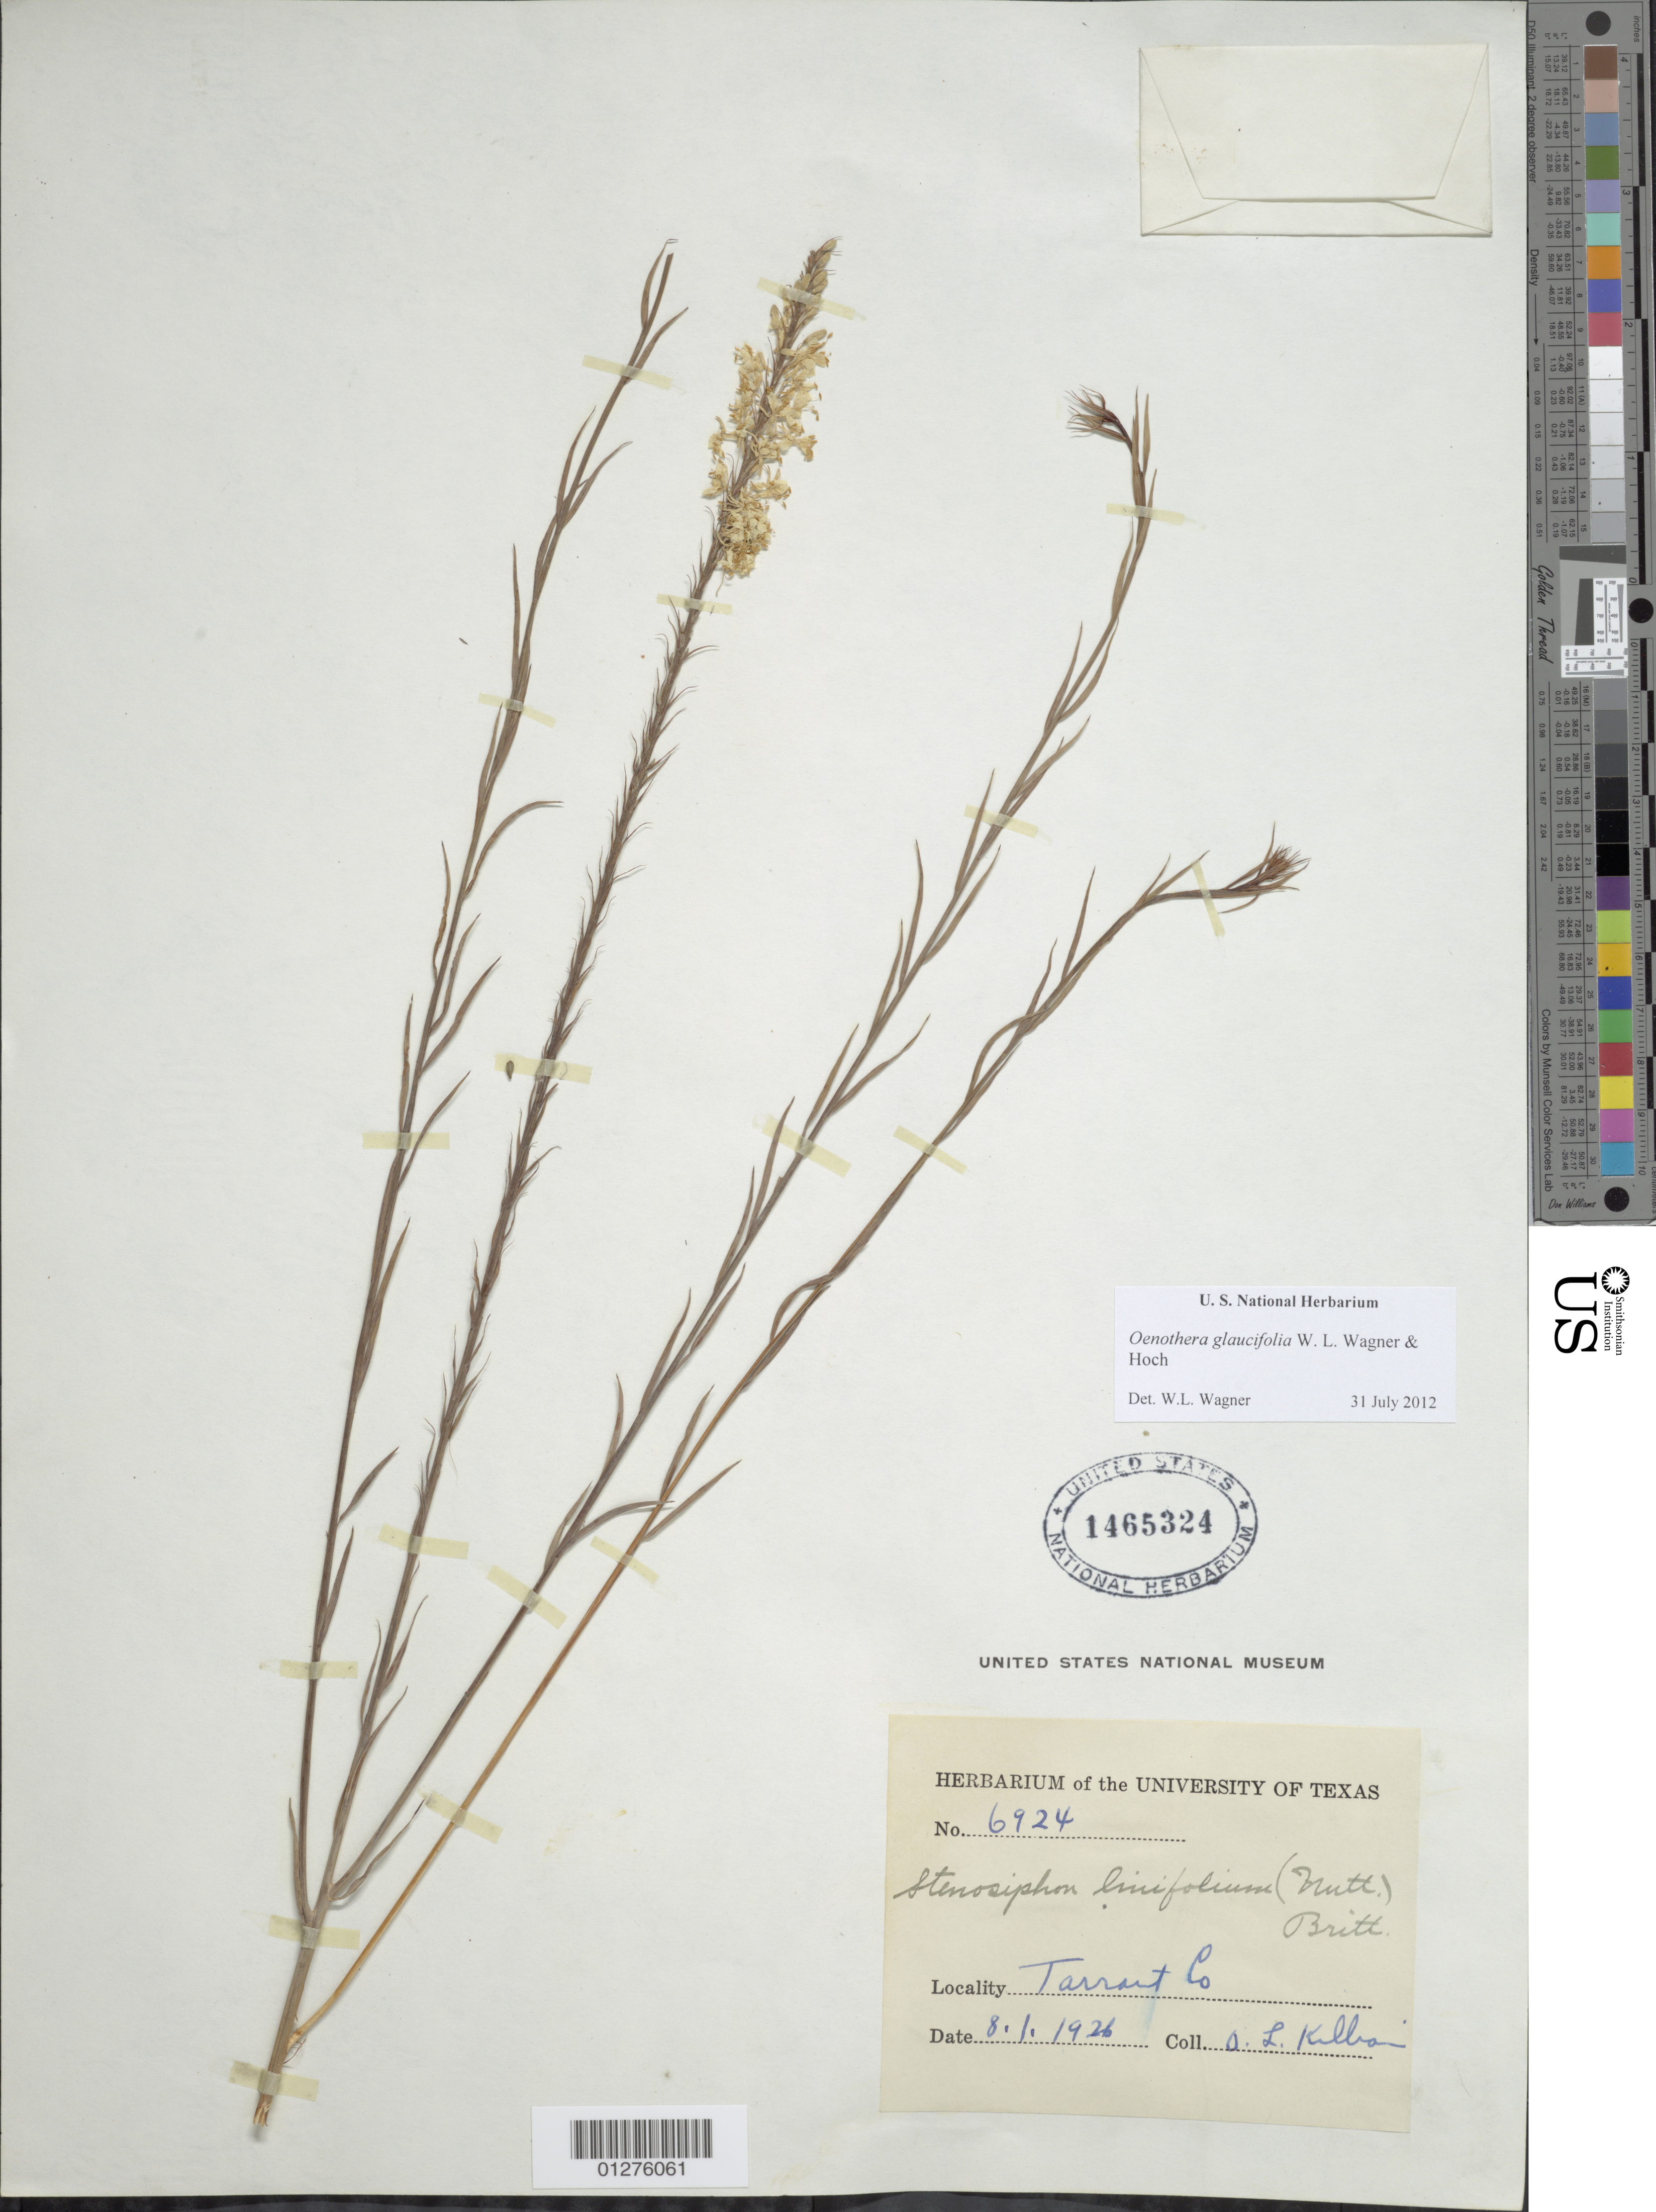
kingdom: Plantae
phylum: Tracheophyta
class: Magnoliopsida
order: Myrtales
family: Onagraceae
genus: Oenothera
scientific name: Oenothera glaucifolia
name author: W.L. Wagner & Hoch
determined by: Wagner, W. L., (BOT), Smithsonian Institution - National Museum of Natural History (UNITED STATES)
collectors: O. Killian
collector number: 6924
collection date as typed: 8/1/1926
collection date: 1926-01-08 or 1926-08-01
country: United States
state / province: Texas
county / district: Tarrant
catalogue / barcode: US 1465324